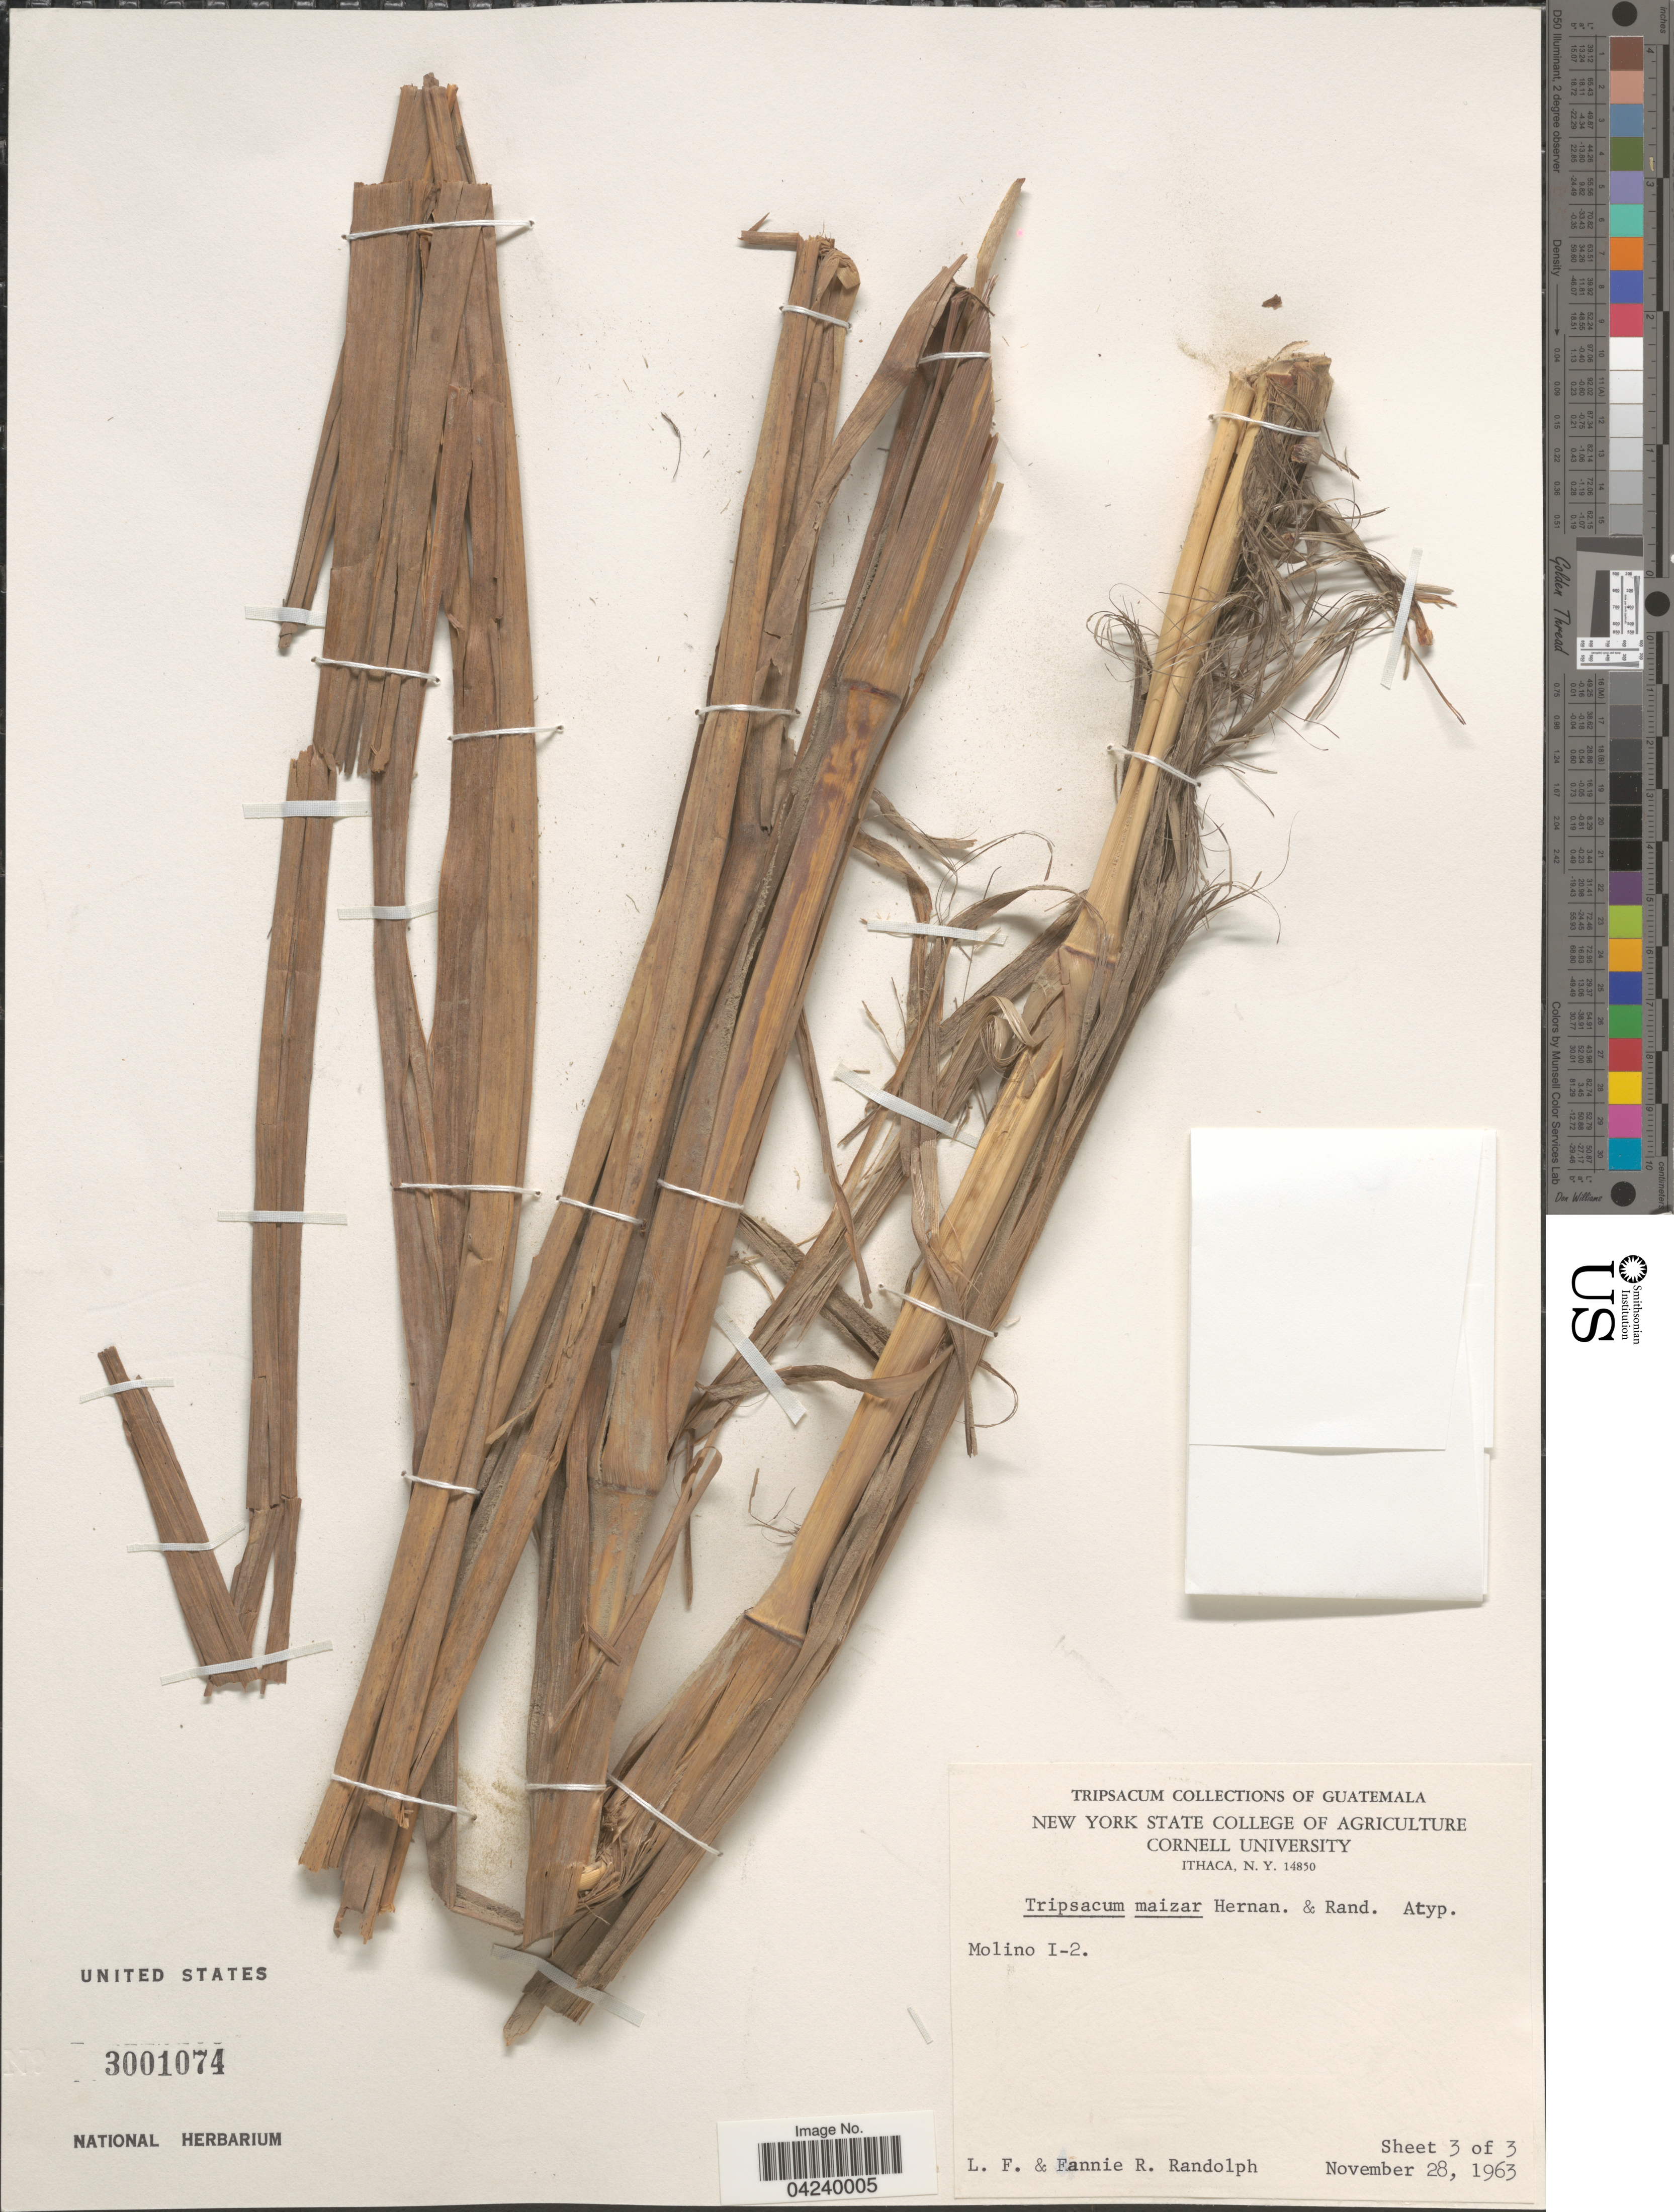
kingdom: Plantae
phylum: Tracheophyta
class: Liliopsida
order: Poales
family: Poaceae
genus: Tripsacum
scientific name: Tripsacum maizar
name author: Hern.-Xol. & Randolph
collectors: L. F. Randolph & F. Randolph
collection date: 1963-11-28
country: Guatemala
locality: Molino I-2.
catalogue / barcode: US 3001074